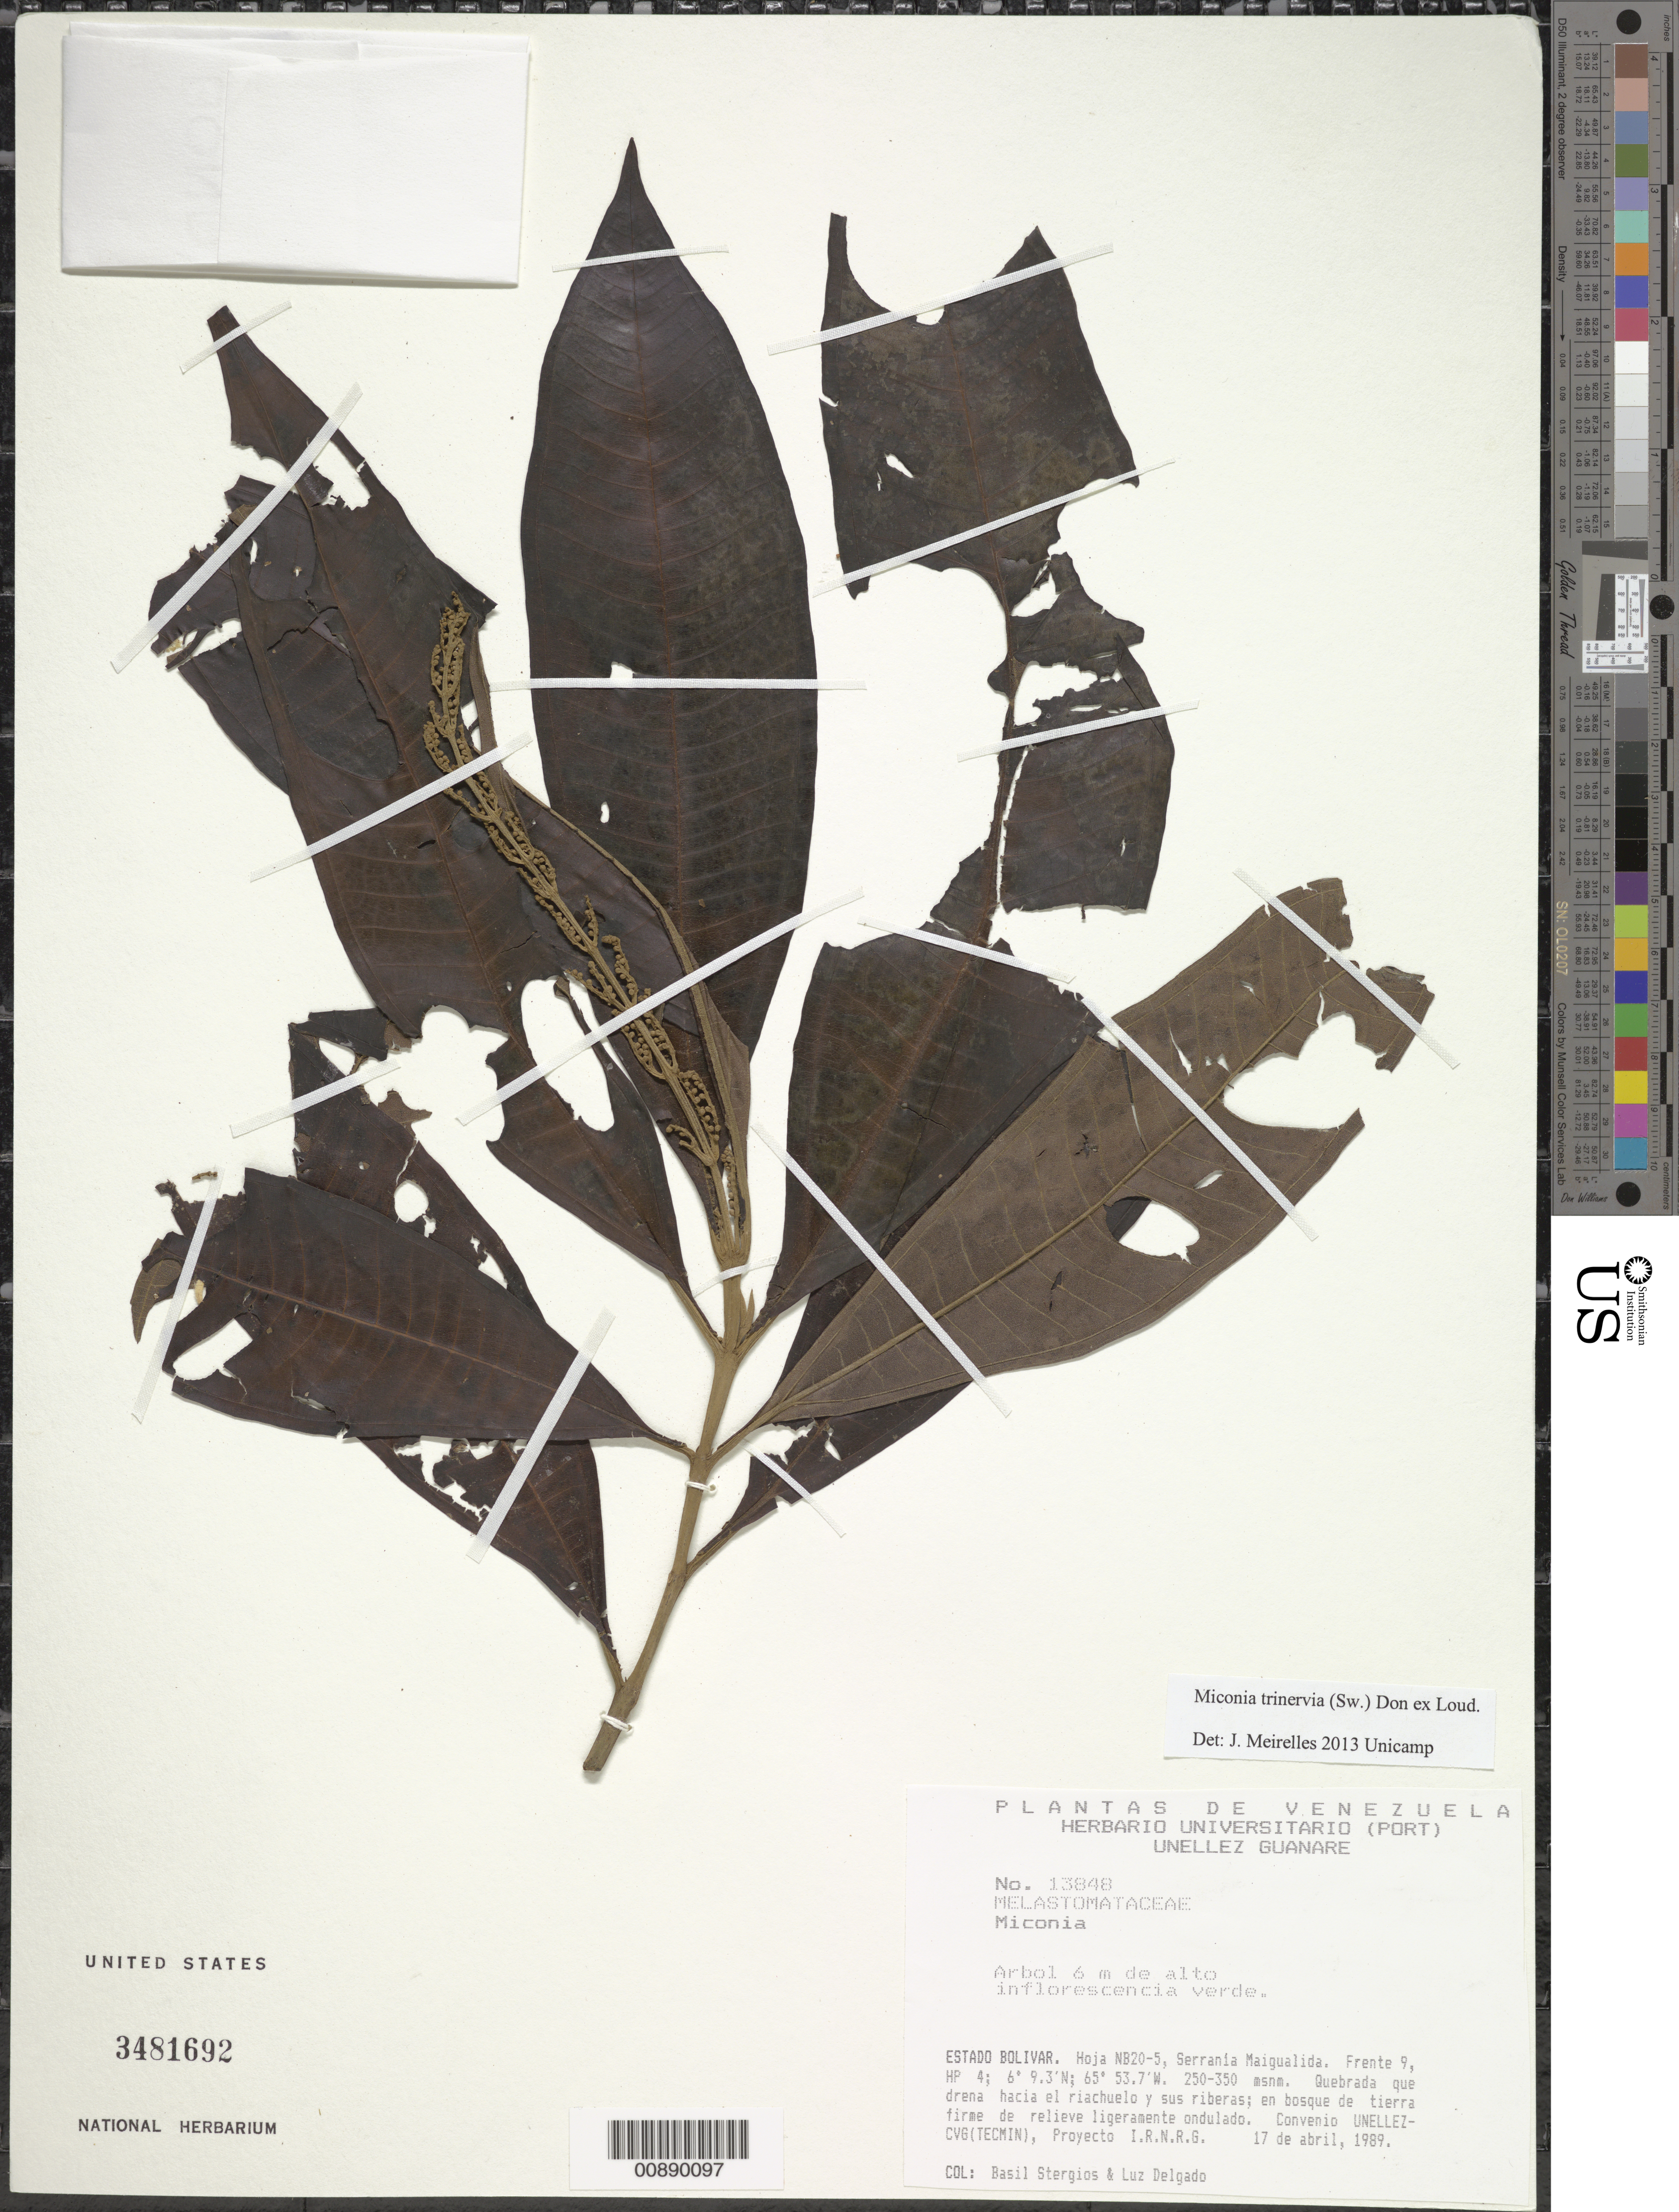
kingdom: Plantae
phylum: Tracheophyta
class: Magnoliopsida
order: Myrtales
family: Melastomataceae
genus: Miconia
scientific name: Miconia sp.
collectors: B. G. Stergios & L. Delgado V.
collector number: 13848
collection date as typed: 17-Apr-89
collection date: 1989-04-17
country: Venezuela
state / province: Bolívar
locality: Serrania Maigualida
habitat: Quebrada que drena hacia el riachuelo y sus riberas; en bosque de tierra firme de relieve ligeramente ondulado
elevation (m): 250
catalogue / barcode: US 3481692